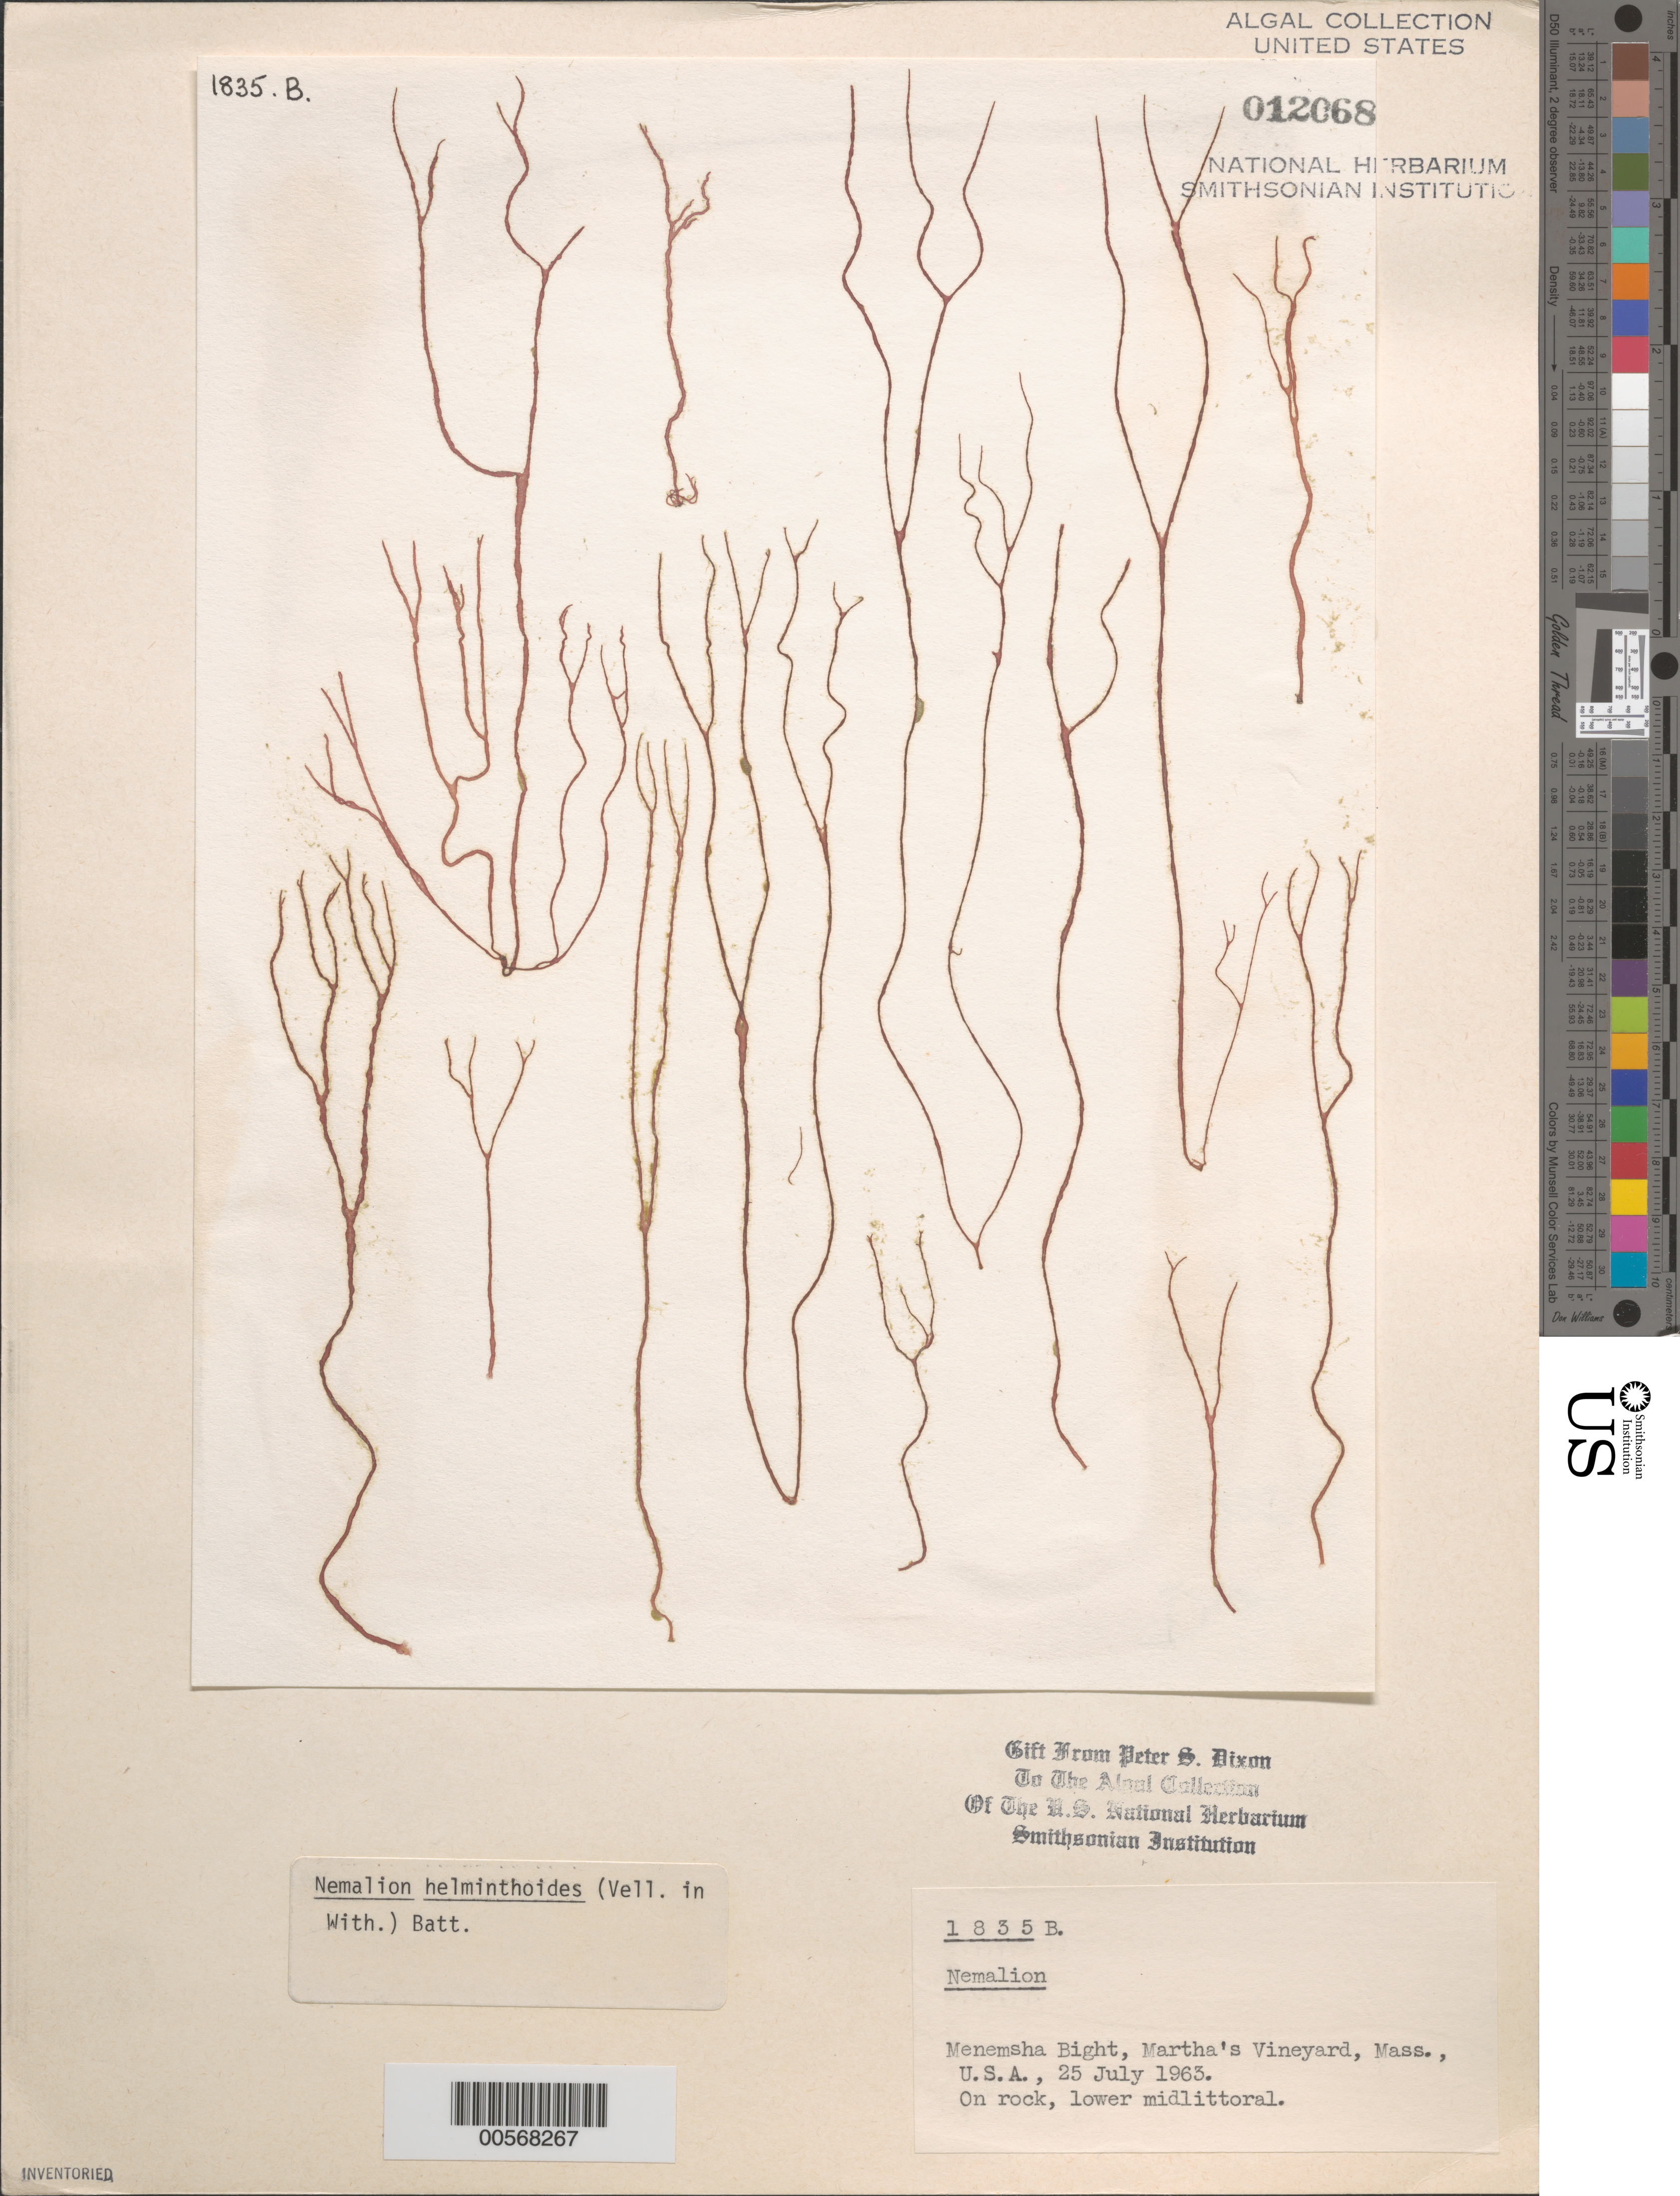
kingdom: Plantae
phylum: Rhodophyta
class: Florideophyceae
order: Nemaliales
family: Nemaliaceae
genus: Nemalion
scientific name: Nemalion multifidum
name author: (Lyngb.) Chauvin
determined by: Algae name updating Project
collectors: P. S. Dixon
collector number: PSD 1835b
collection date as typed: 25 Jul 1963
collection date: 1963-07-25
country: United States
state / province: Massachusetts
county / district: Dukes County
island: Martha's Vineyard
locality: Menemsha Bight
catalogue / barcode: US 12068